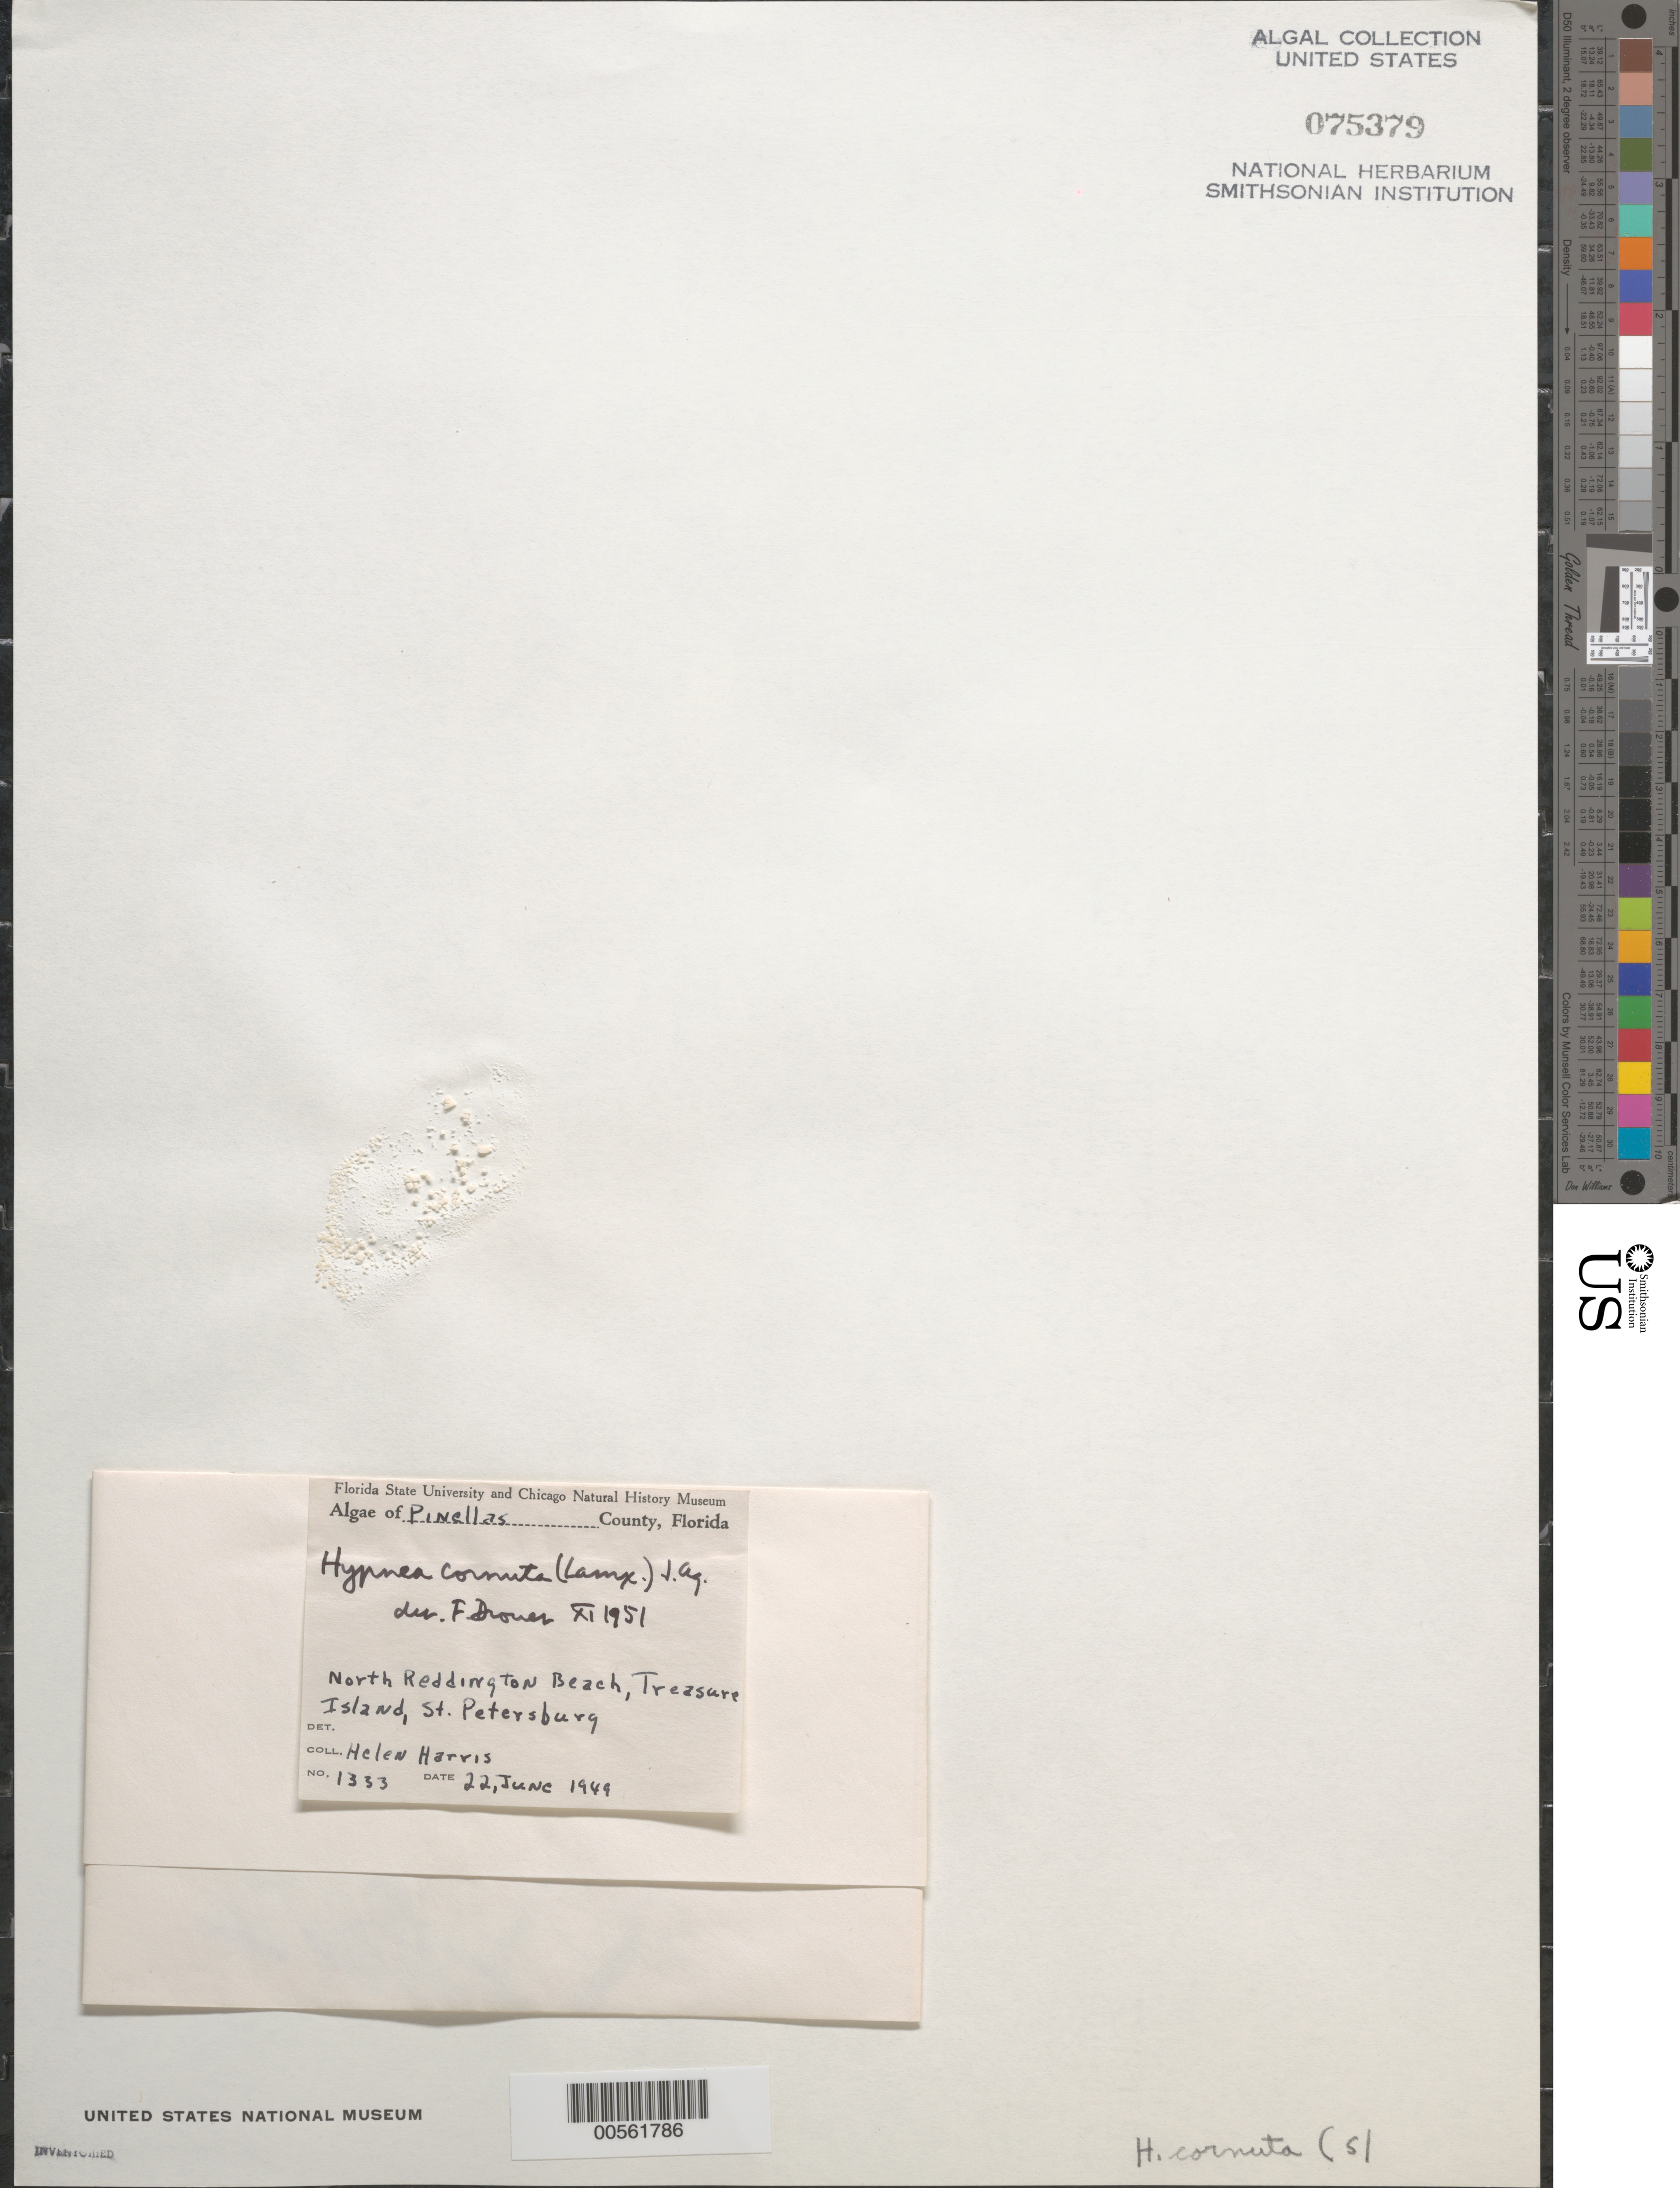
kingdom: Plantae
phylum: Rhodophyta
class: Florideophyceae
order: Gigartinales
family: Cystocloniaceae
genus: Hypnea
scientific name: Hypnea cornuta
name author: (Kütz.) J. Agardh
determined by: Drouet, F. E.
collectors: H. Harris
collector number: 1333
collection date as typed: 22 Jun 1949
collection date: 1949-06-22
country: United States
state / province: Florida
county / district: Pinellas County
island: Treasure Island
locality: North Reddington Beach, St. Petersburg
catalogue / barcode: US 75379